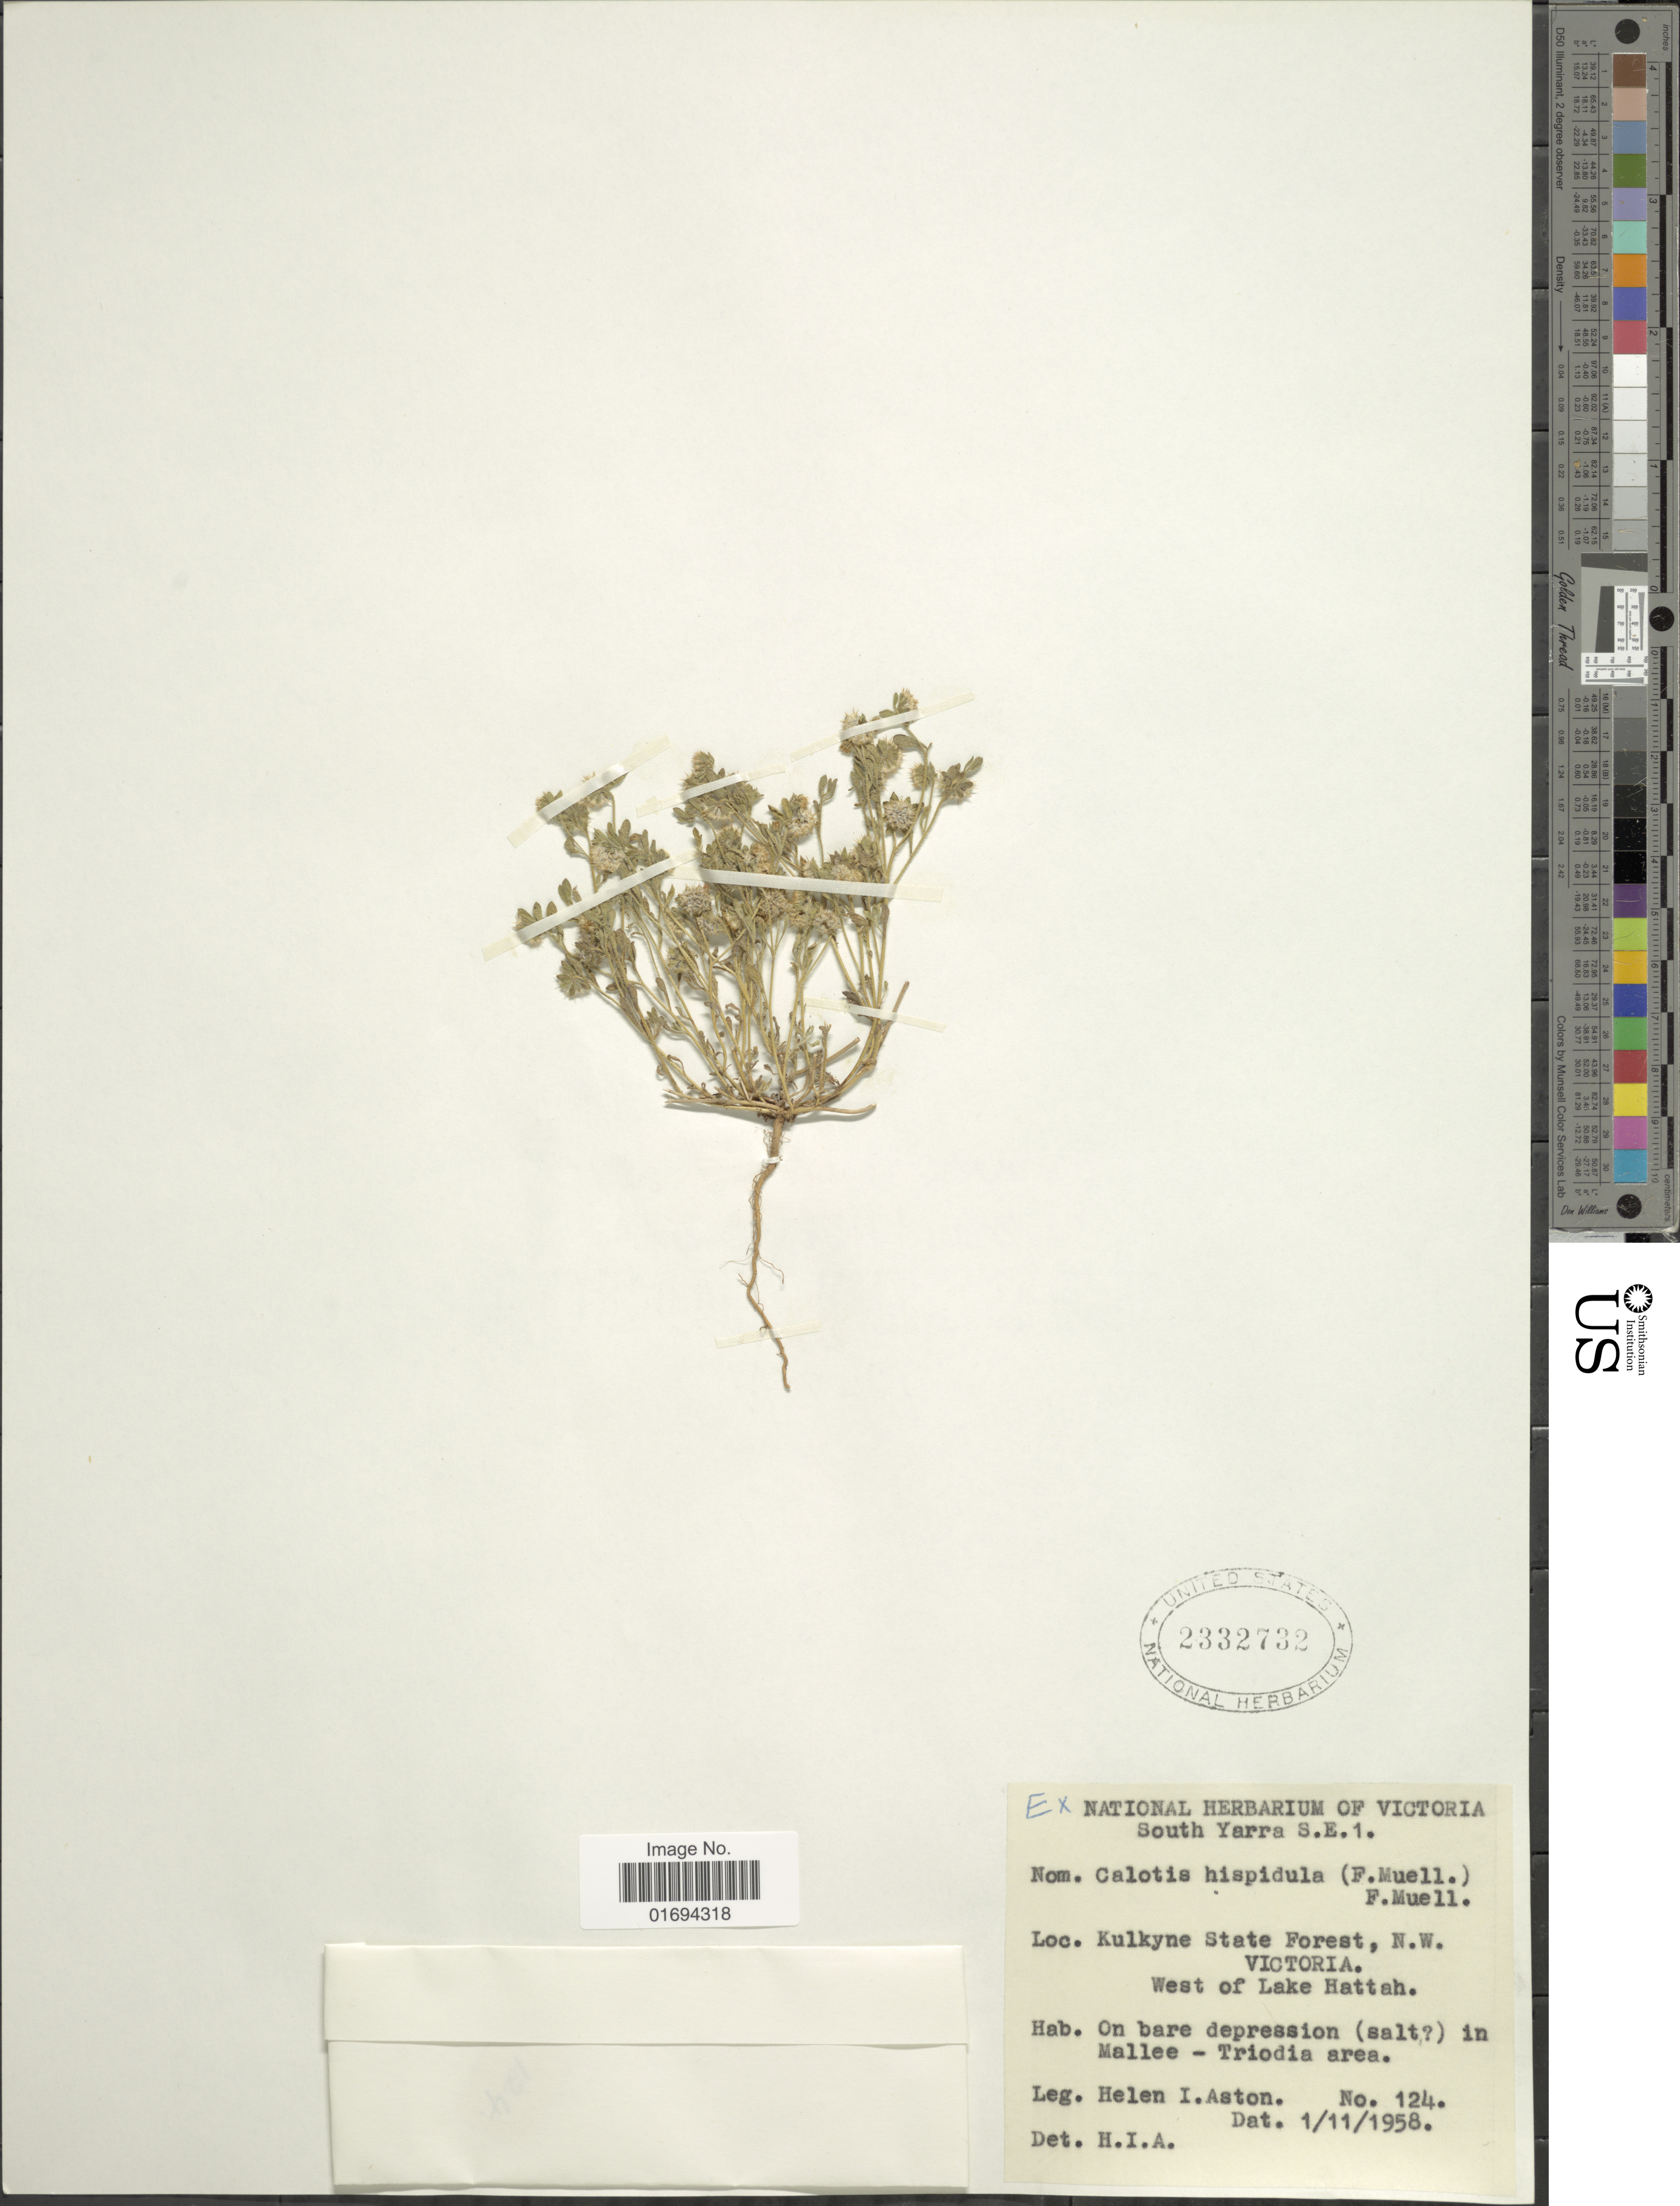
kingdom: Plantae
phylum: Tracheophyta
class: Magnoliopsida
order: Asterales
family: Asteraceae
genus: Calotis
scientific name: Calotis hispidula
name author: (F. Muell.) F. Muell.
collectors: H. I. Aston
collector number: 124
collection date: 1958-11-01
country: Australia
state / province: Victoria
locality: Kulkyne State Forest, N. W., Victoria, West of Lake Hattah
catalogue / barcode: US 2332732